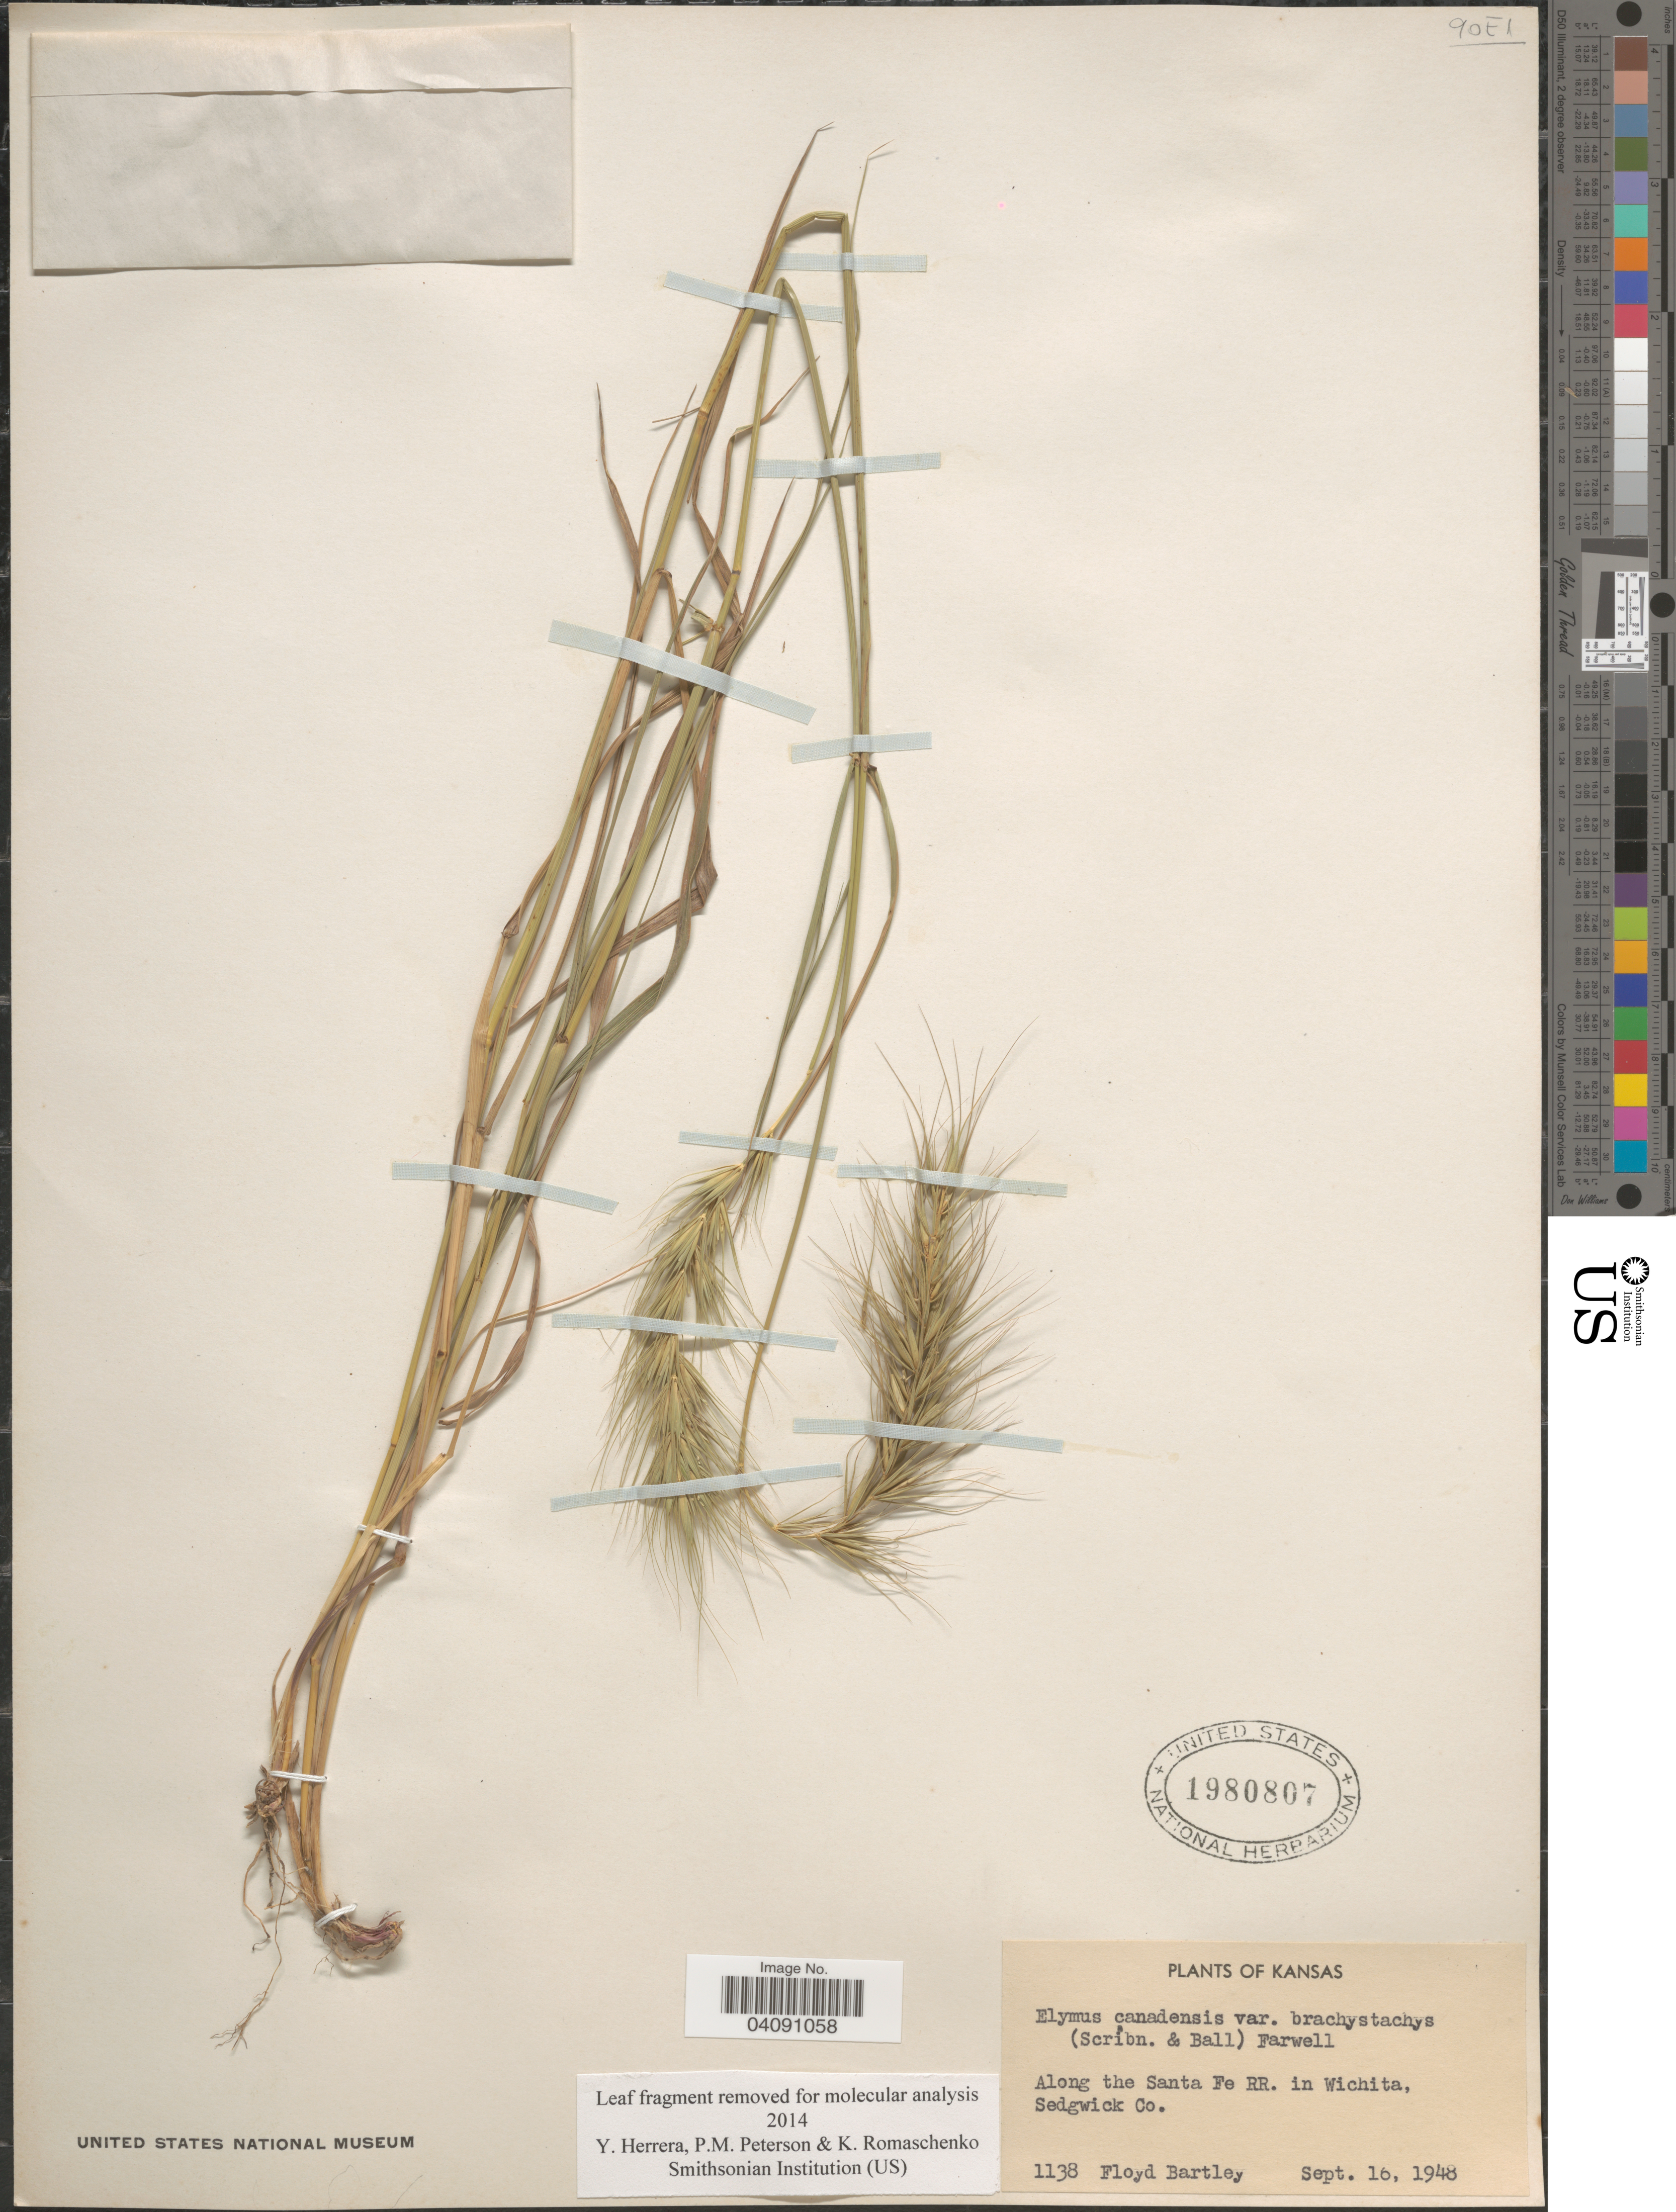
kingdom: Plantae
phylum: Tracheophyta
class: Liliopsida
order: Poales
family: Poaceae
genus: Elymus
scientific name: Elymus canadensis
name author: L.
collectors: F. Bartley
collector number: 1138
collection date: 1948-09-16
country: United States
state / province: Kansas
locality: Along the Santa Fe RR. in Wichita, Sedgwick Co.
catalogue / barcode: US 1980807